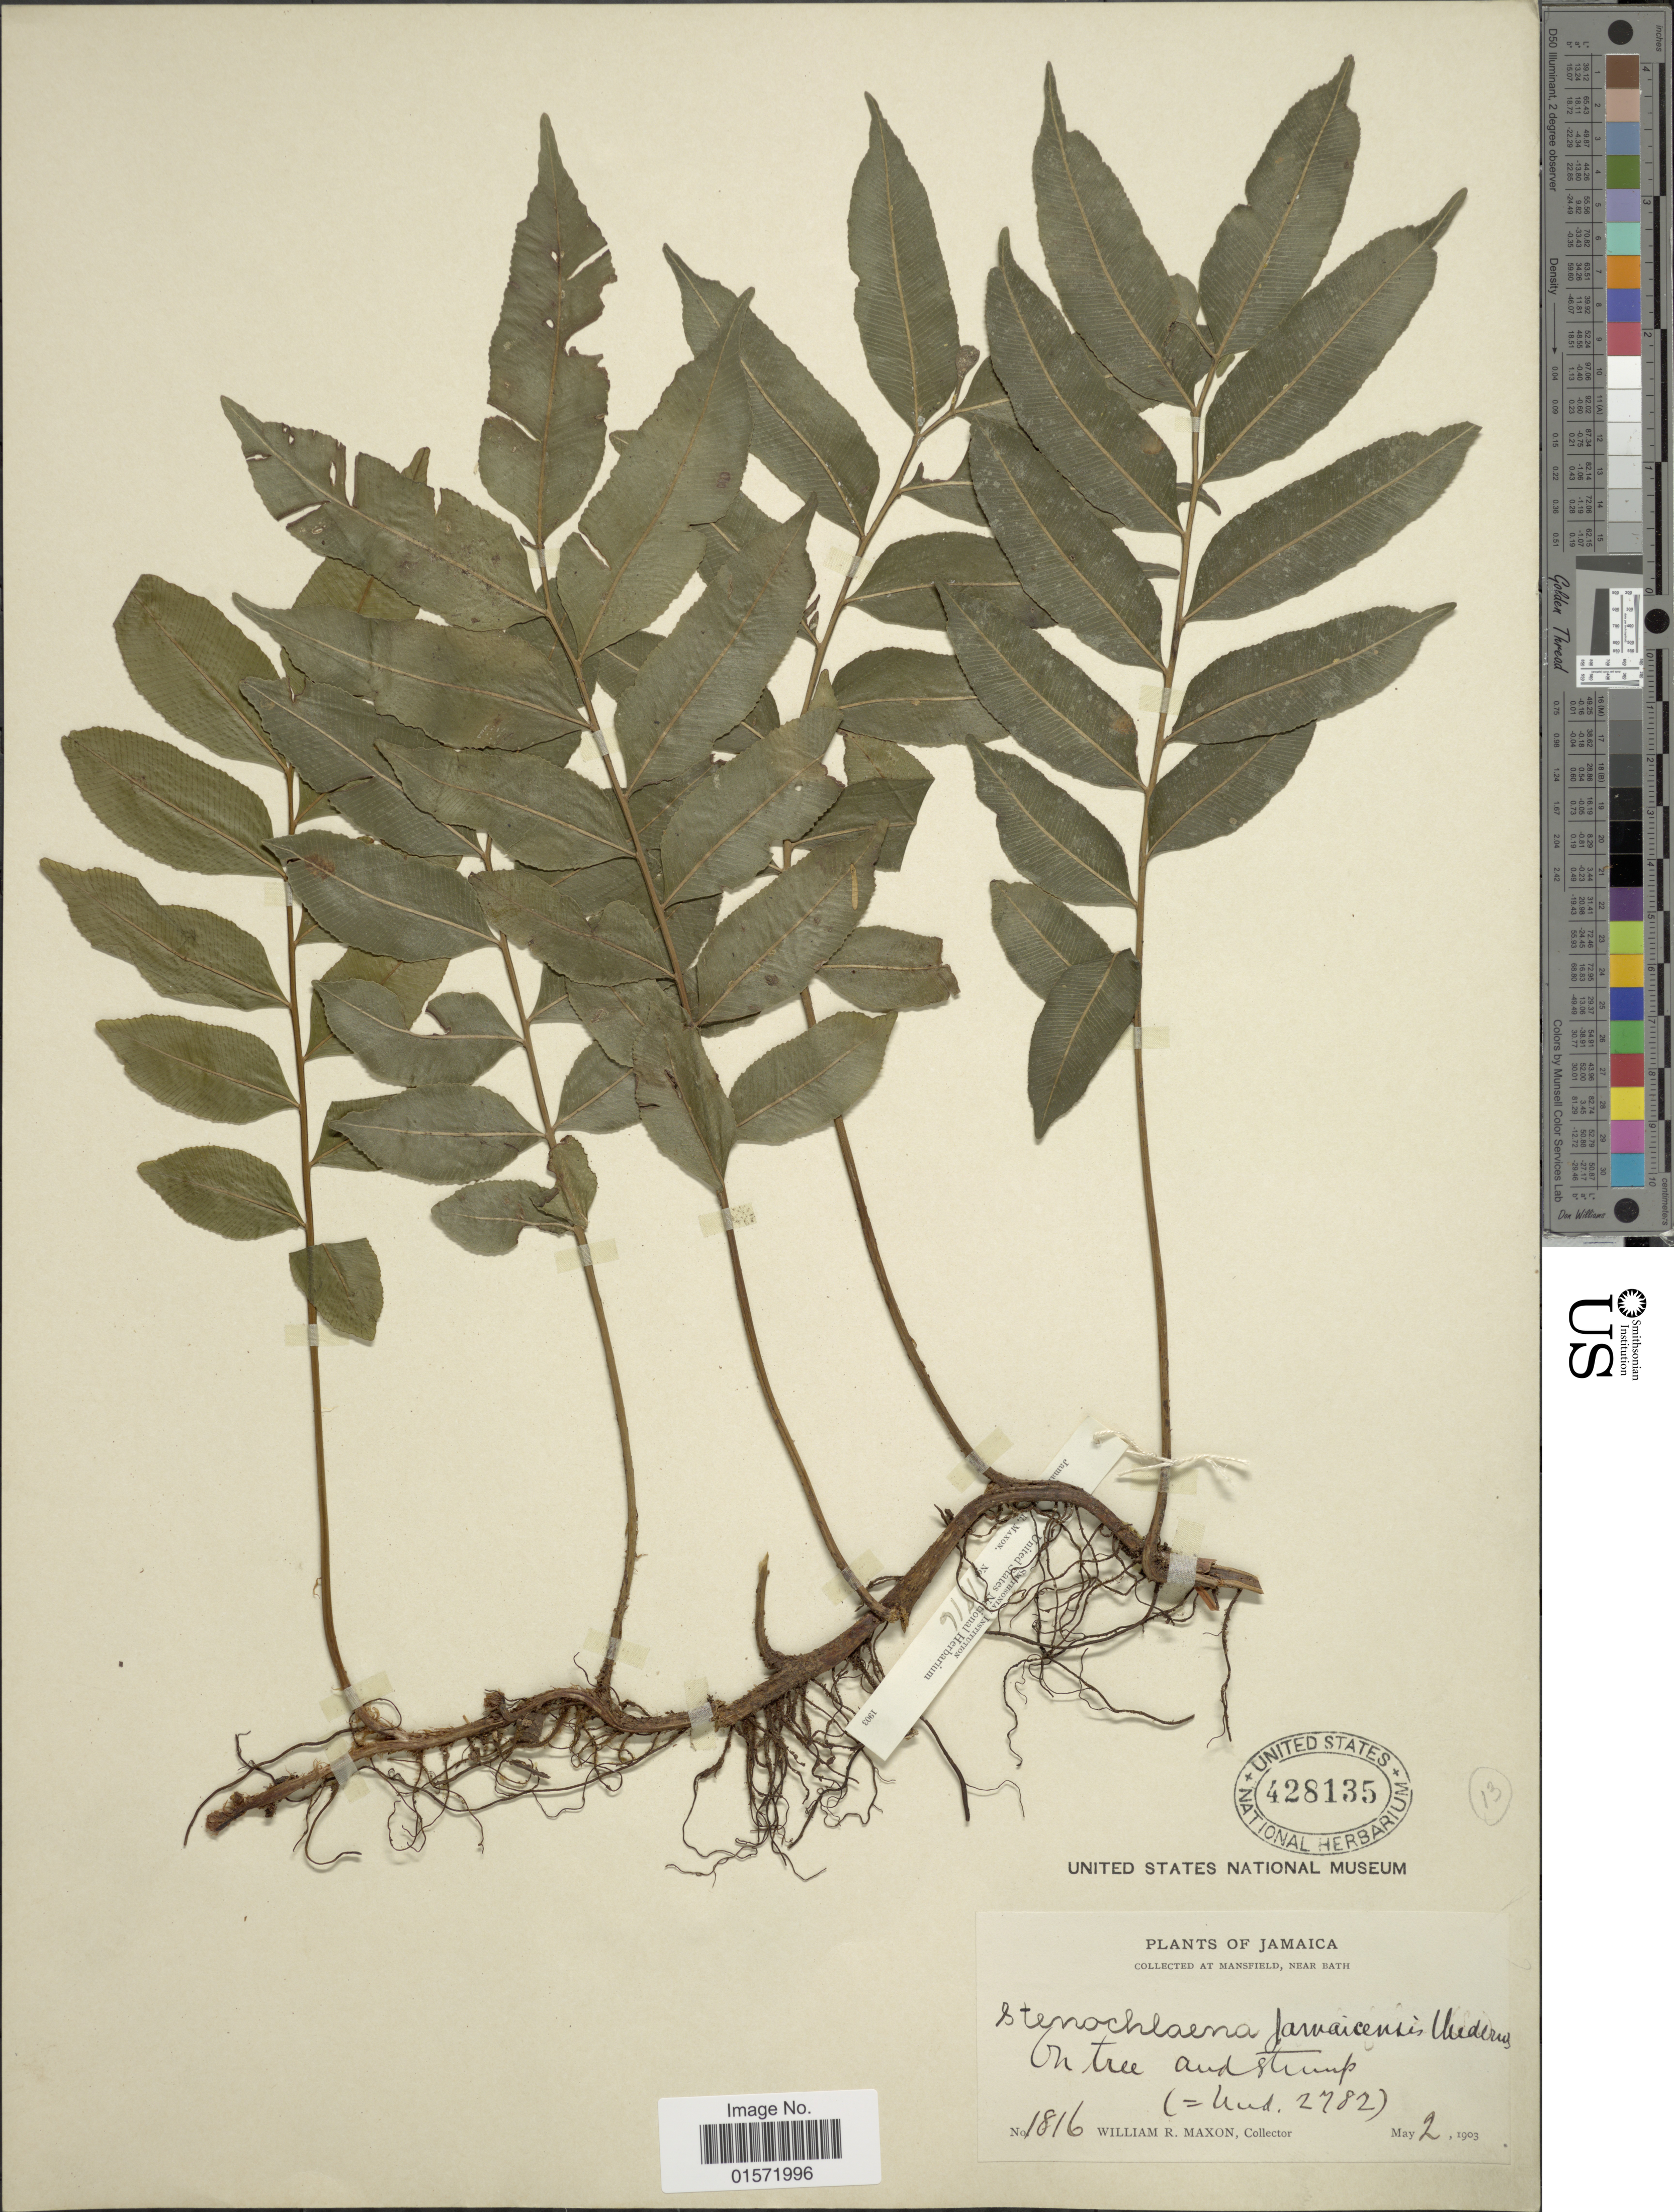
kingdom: Plantae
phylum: Tracheophyta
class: Polypodiopsida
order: Polypodiales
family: Lomariopsidaceae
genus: Lomariopsis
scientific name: Lomariopsis underwoodii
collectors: W. R. Maxon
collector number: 1816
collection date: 1903-05-02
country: Jamaica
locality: At mansfield, near Bath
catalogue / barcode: US 428135